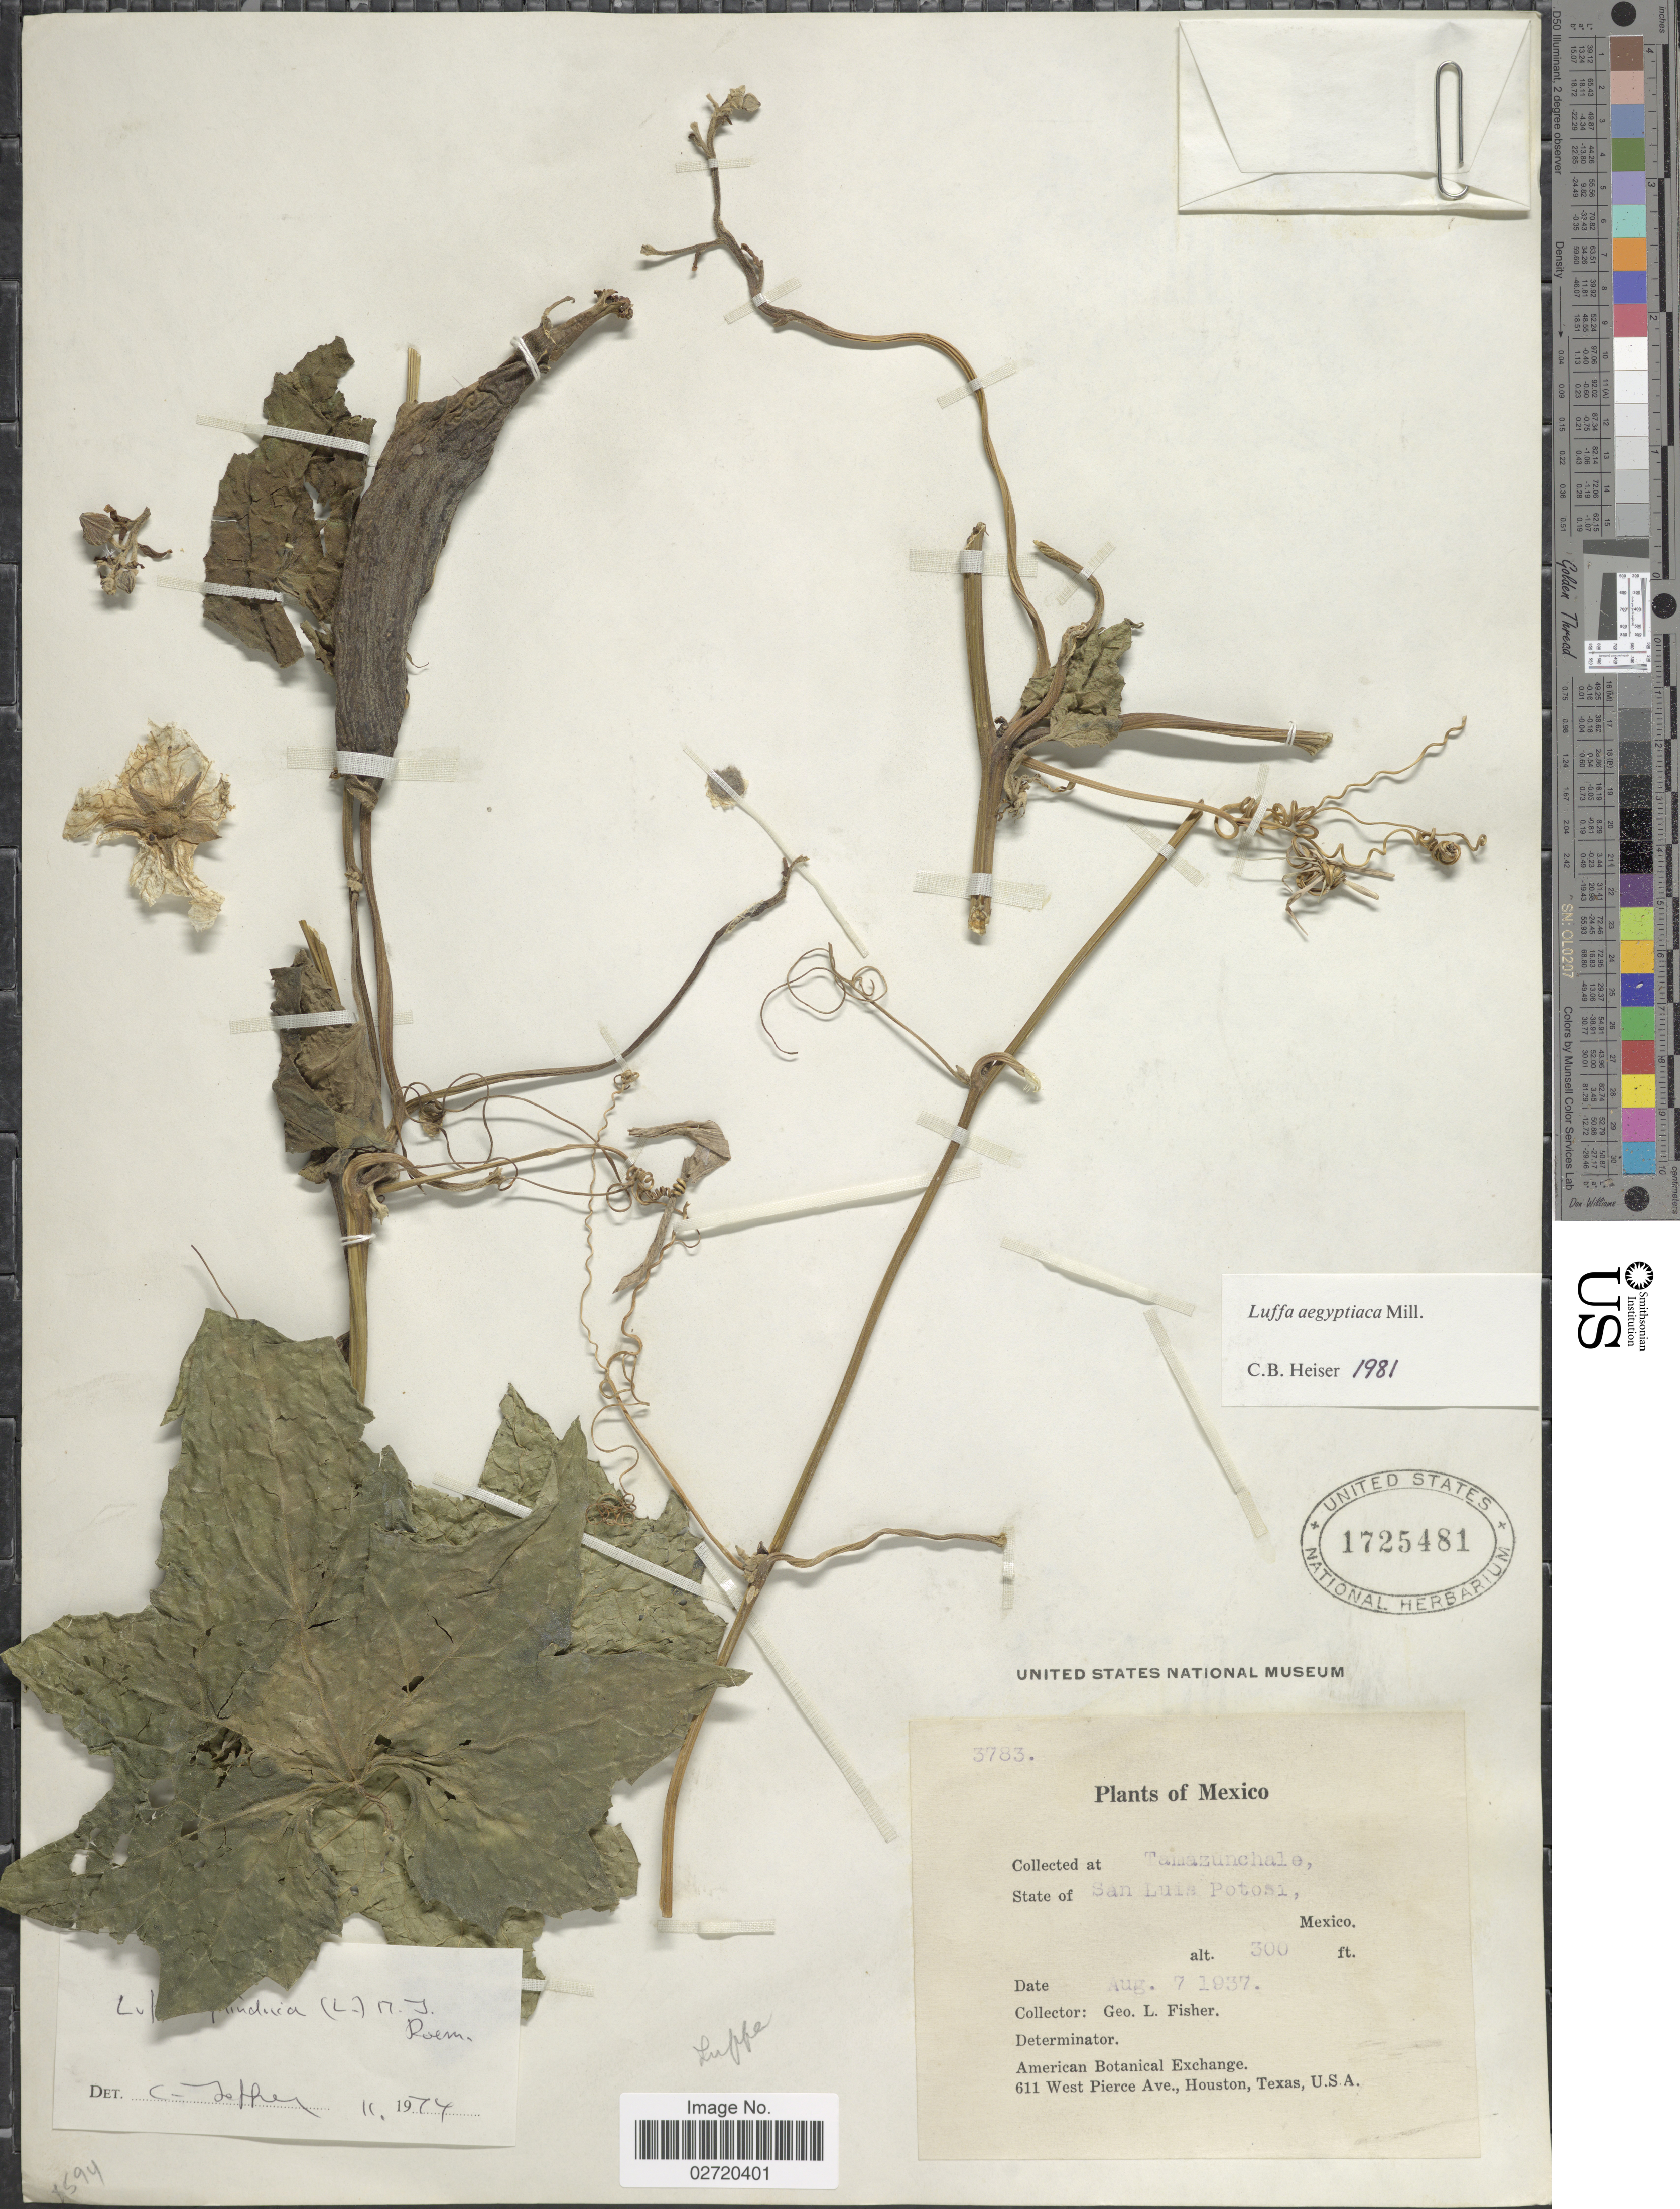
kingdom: Plantae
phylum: Tracheophyta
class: Magnoliopsida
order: Cucurbitales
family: Cucurbitaceae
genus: Luffa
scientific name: Luffa aegyptiaca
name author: Mill.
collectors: G. L. Fisher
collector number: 3783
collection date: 1937-08-07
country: Mexico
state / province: San Luis Potosí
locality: Tamasunchale, State of San Luis Potosi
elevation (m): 91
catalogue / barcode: US 1725481